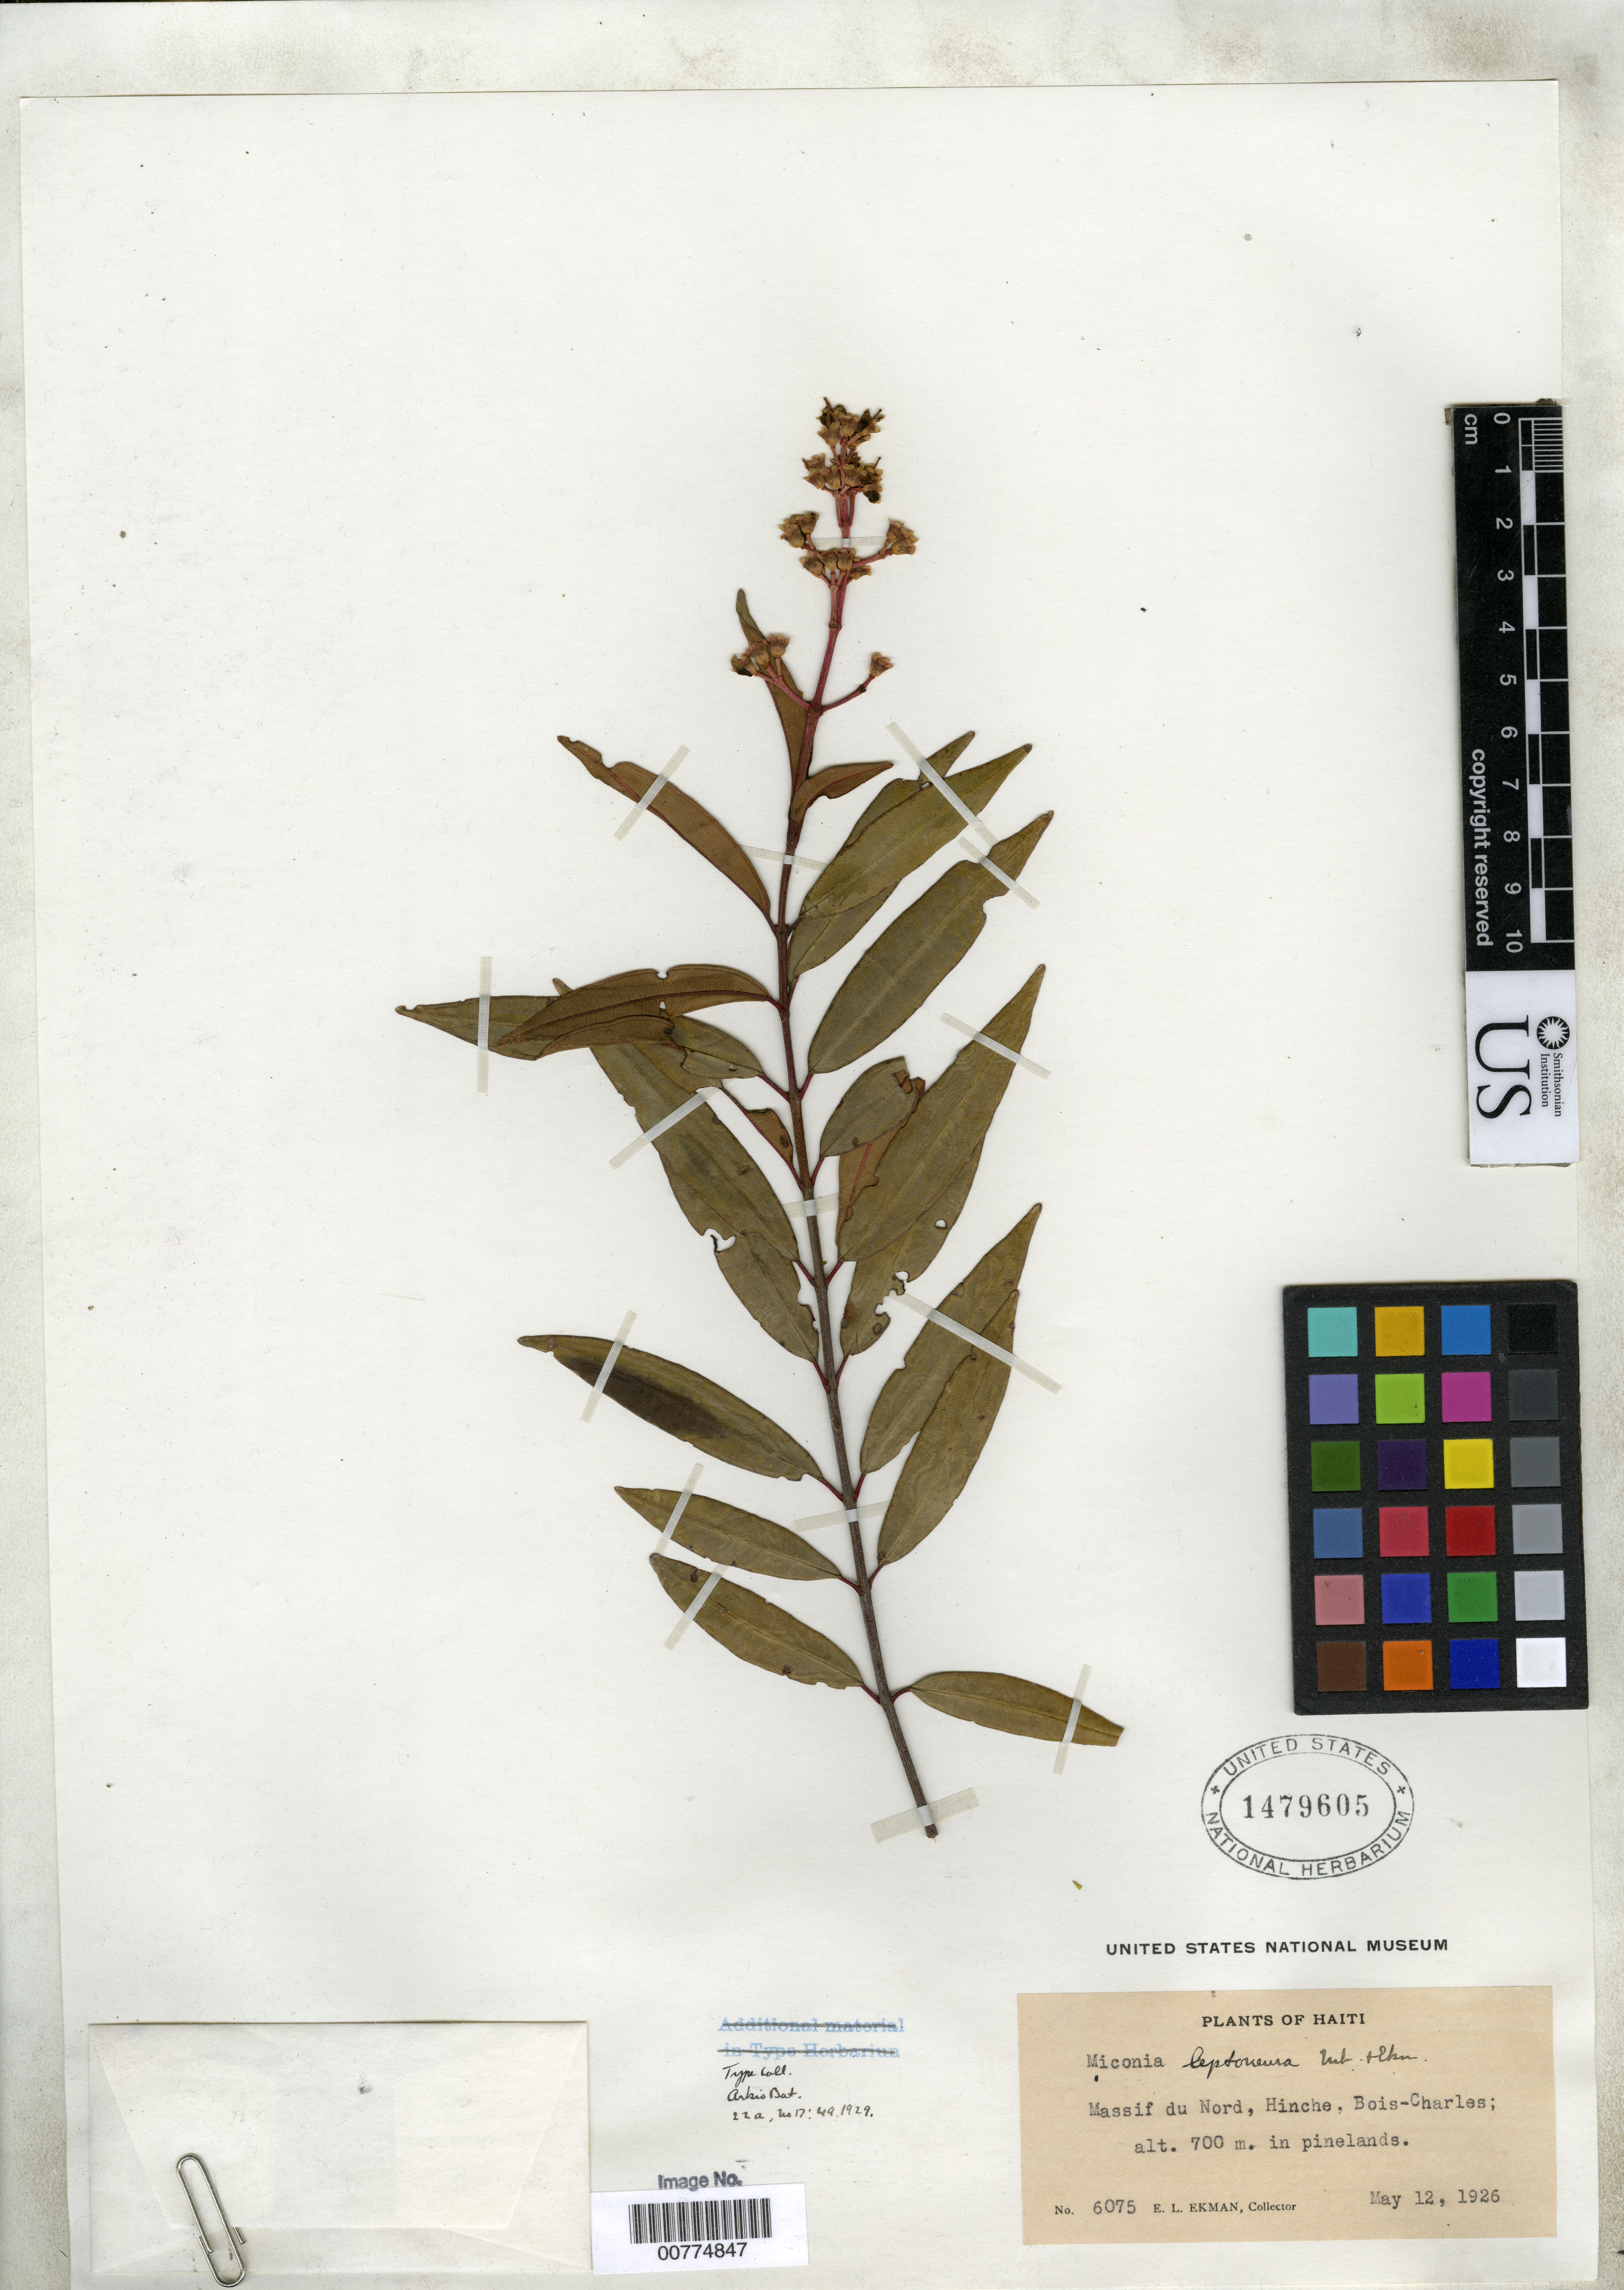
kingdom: Plantae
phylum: Tracheophyta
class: Magnoliopsida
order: Myrtales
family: Melastomataceae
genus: Miconia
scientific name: Miconia leptoneura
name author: Urb. & Ekman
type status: Isotype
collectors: E. L. Ekman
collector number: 6075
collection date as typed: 12 May 1926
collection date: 1926-05-12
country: Haiti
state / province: Centre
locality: Massif du Nord, Hinche, Bois-Charles.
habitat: In pinelands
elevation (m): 700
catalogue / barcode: US 1479605